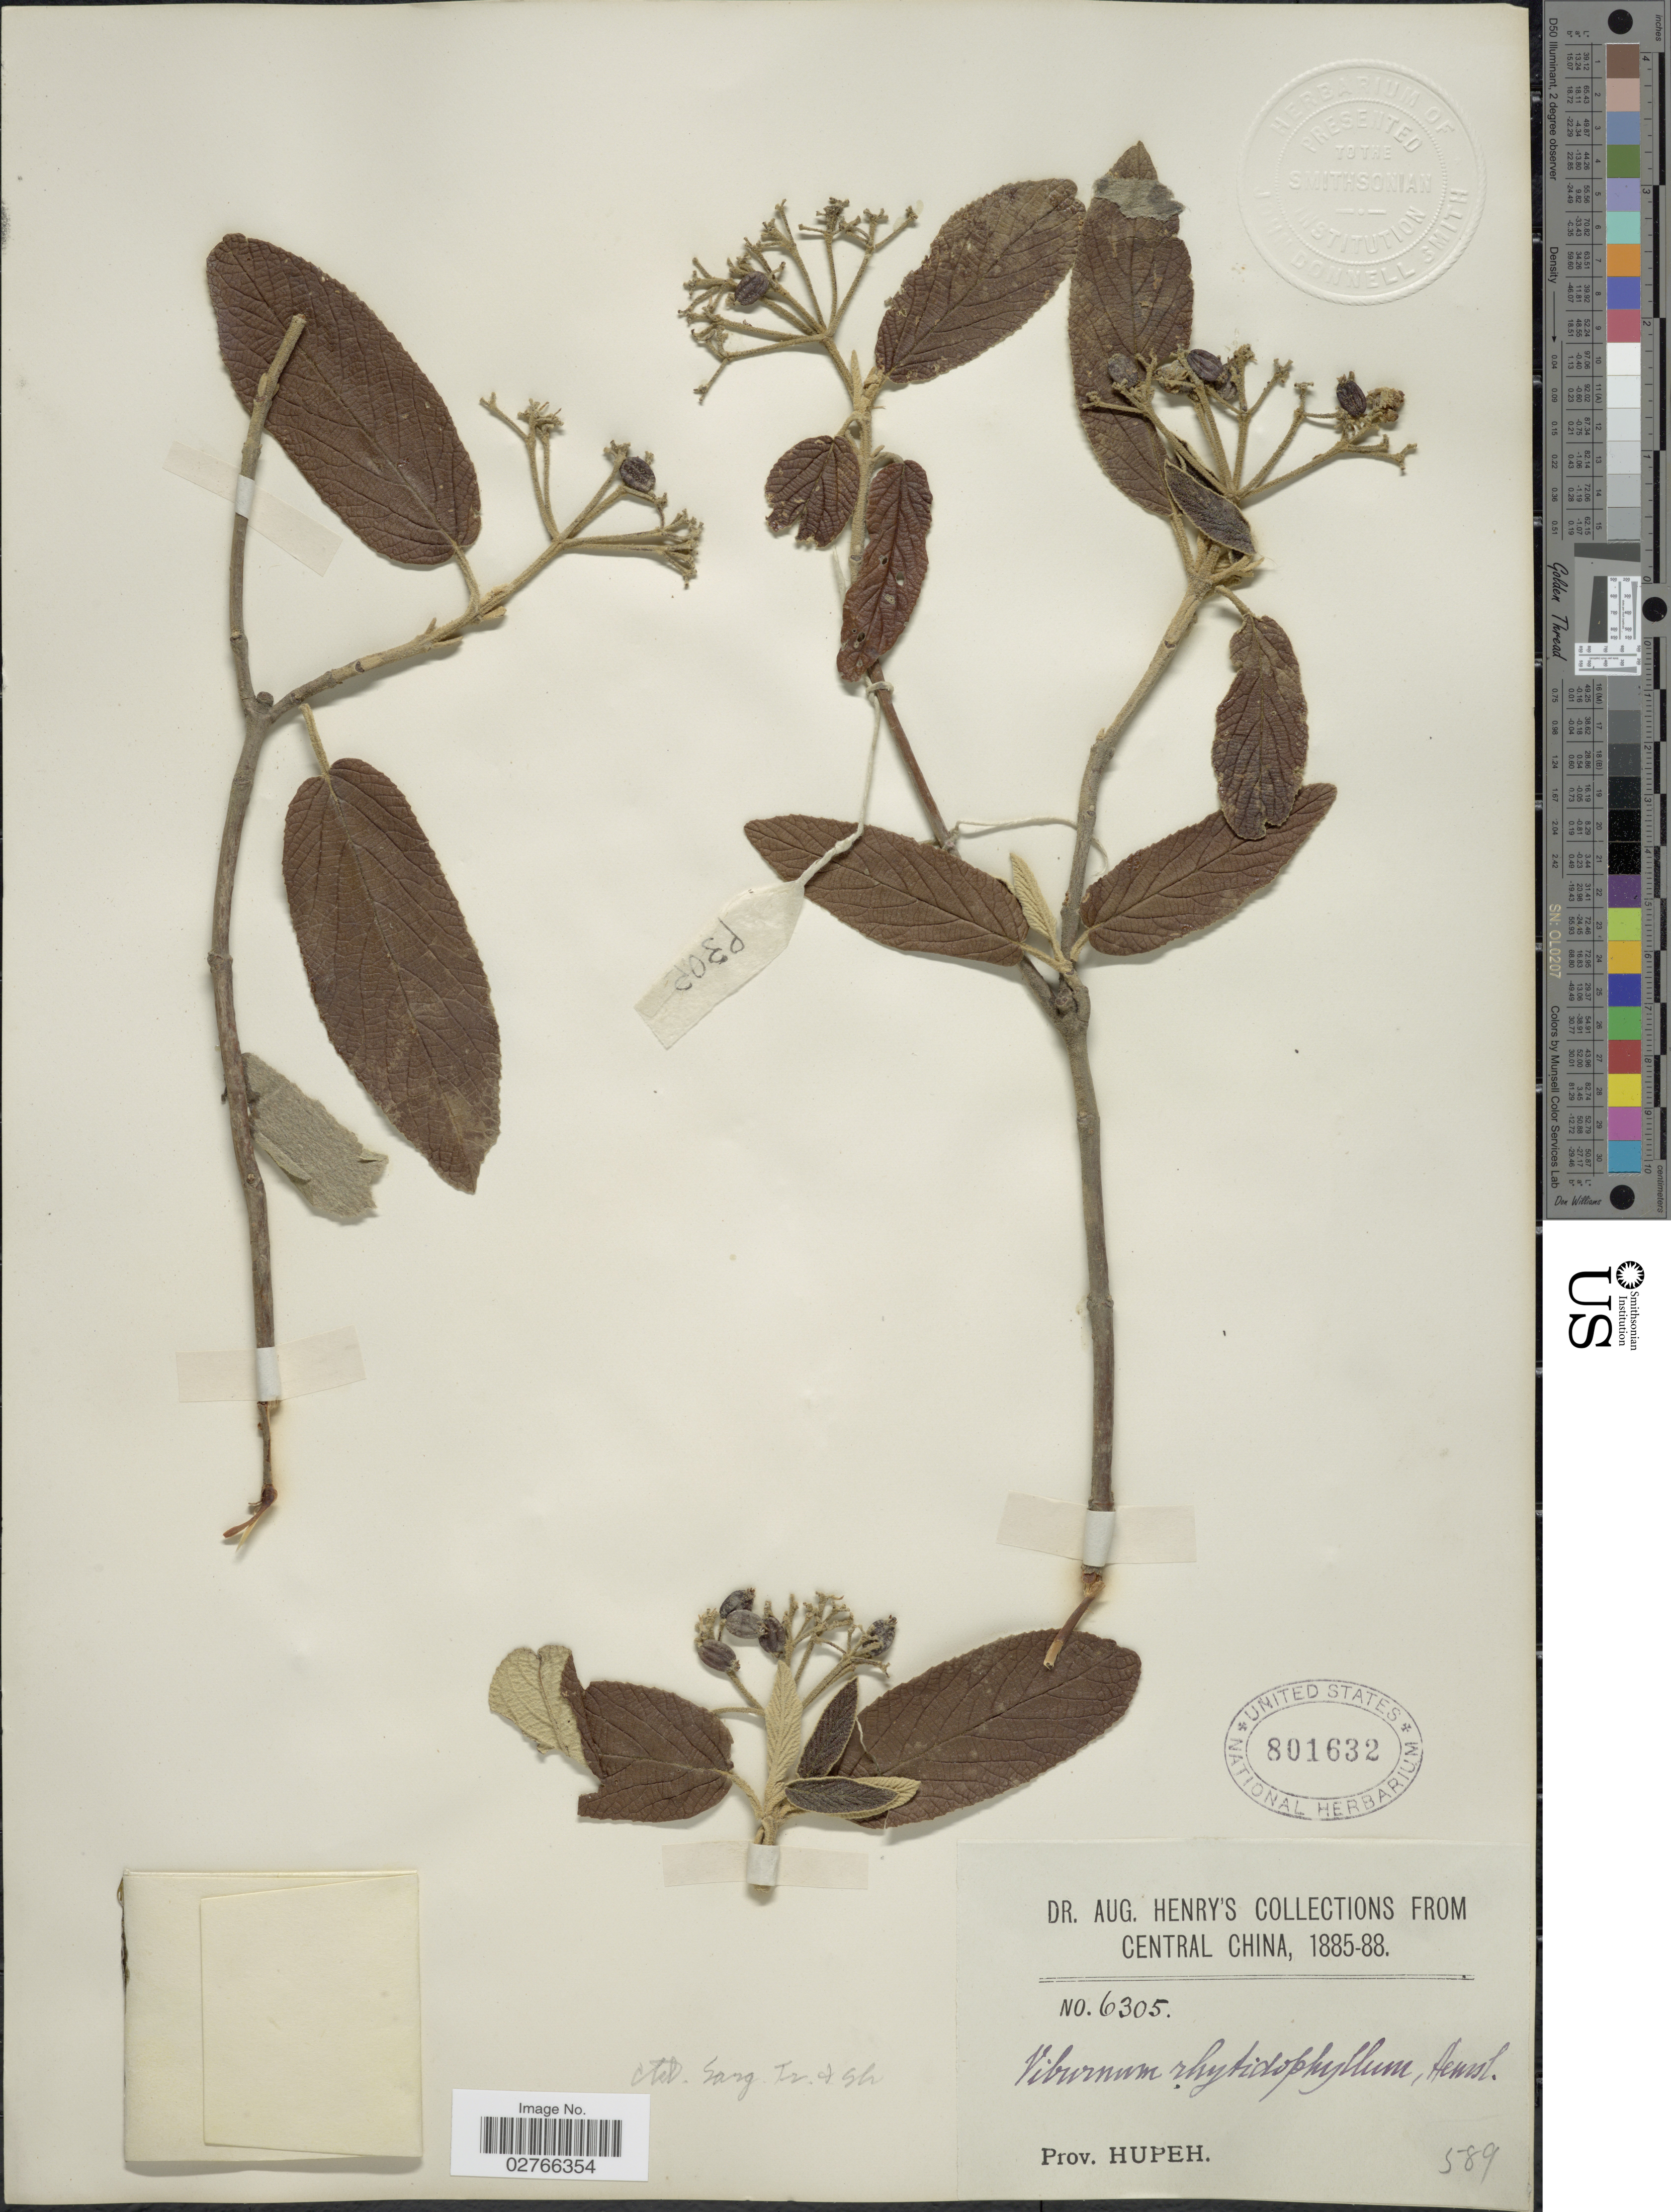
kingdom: Plantae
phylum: Tracheophyta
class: Magnoliopsida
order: Dipsacales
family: Viburnaceae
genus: Viburnum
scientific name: Viburnum rhytidophyllum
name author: Hemsl.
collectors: A. Henry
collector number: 6305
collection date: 1885/1888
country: China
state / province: Hubei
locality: Central China, Prov. Hupeh.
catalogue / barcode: US 801632